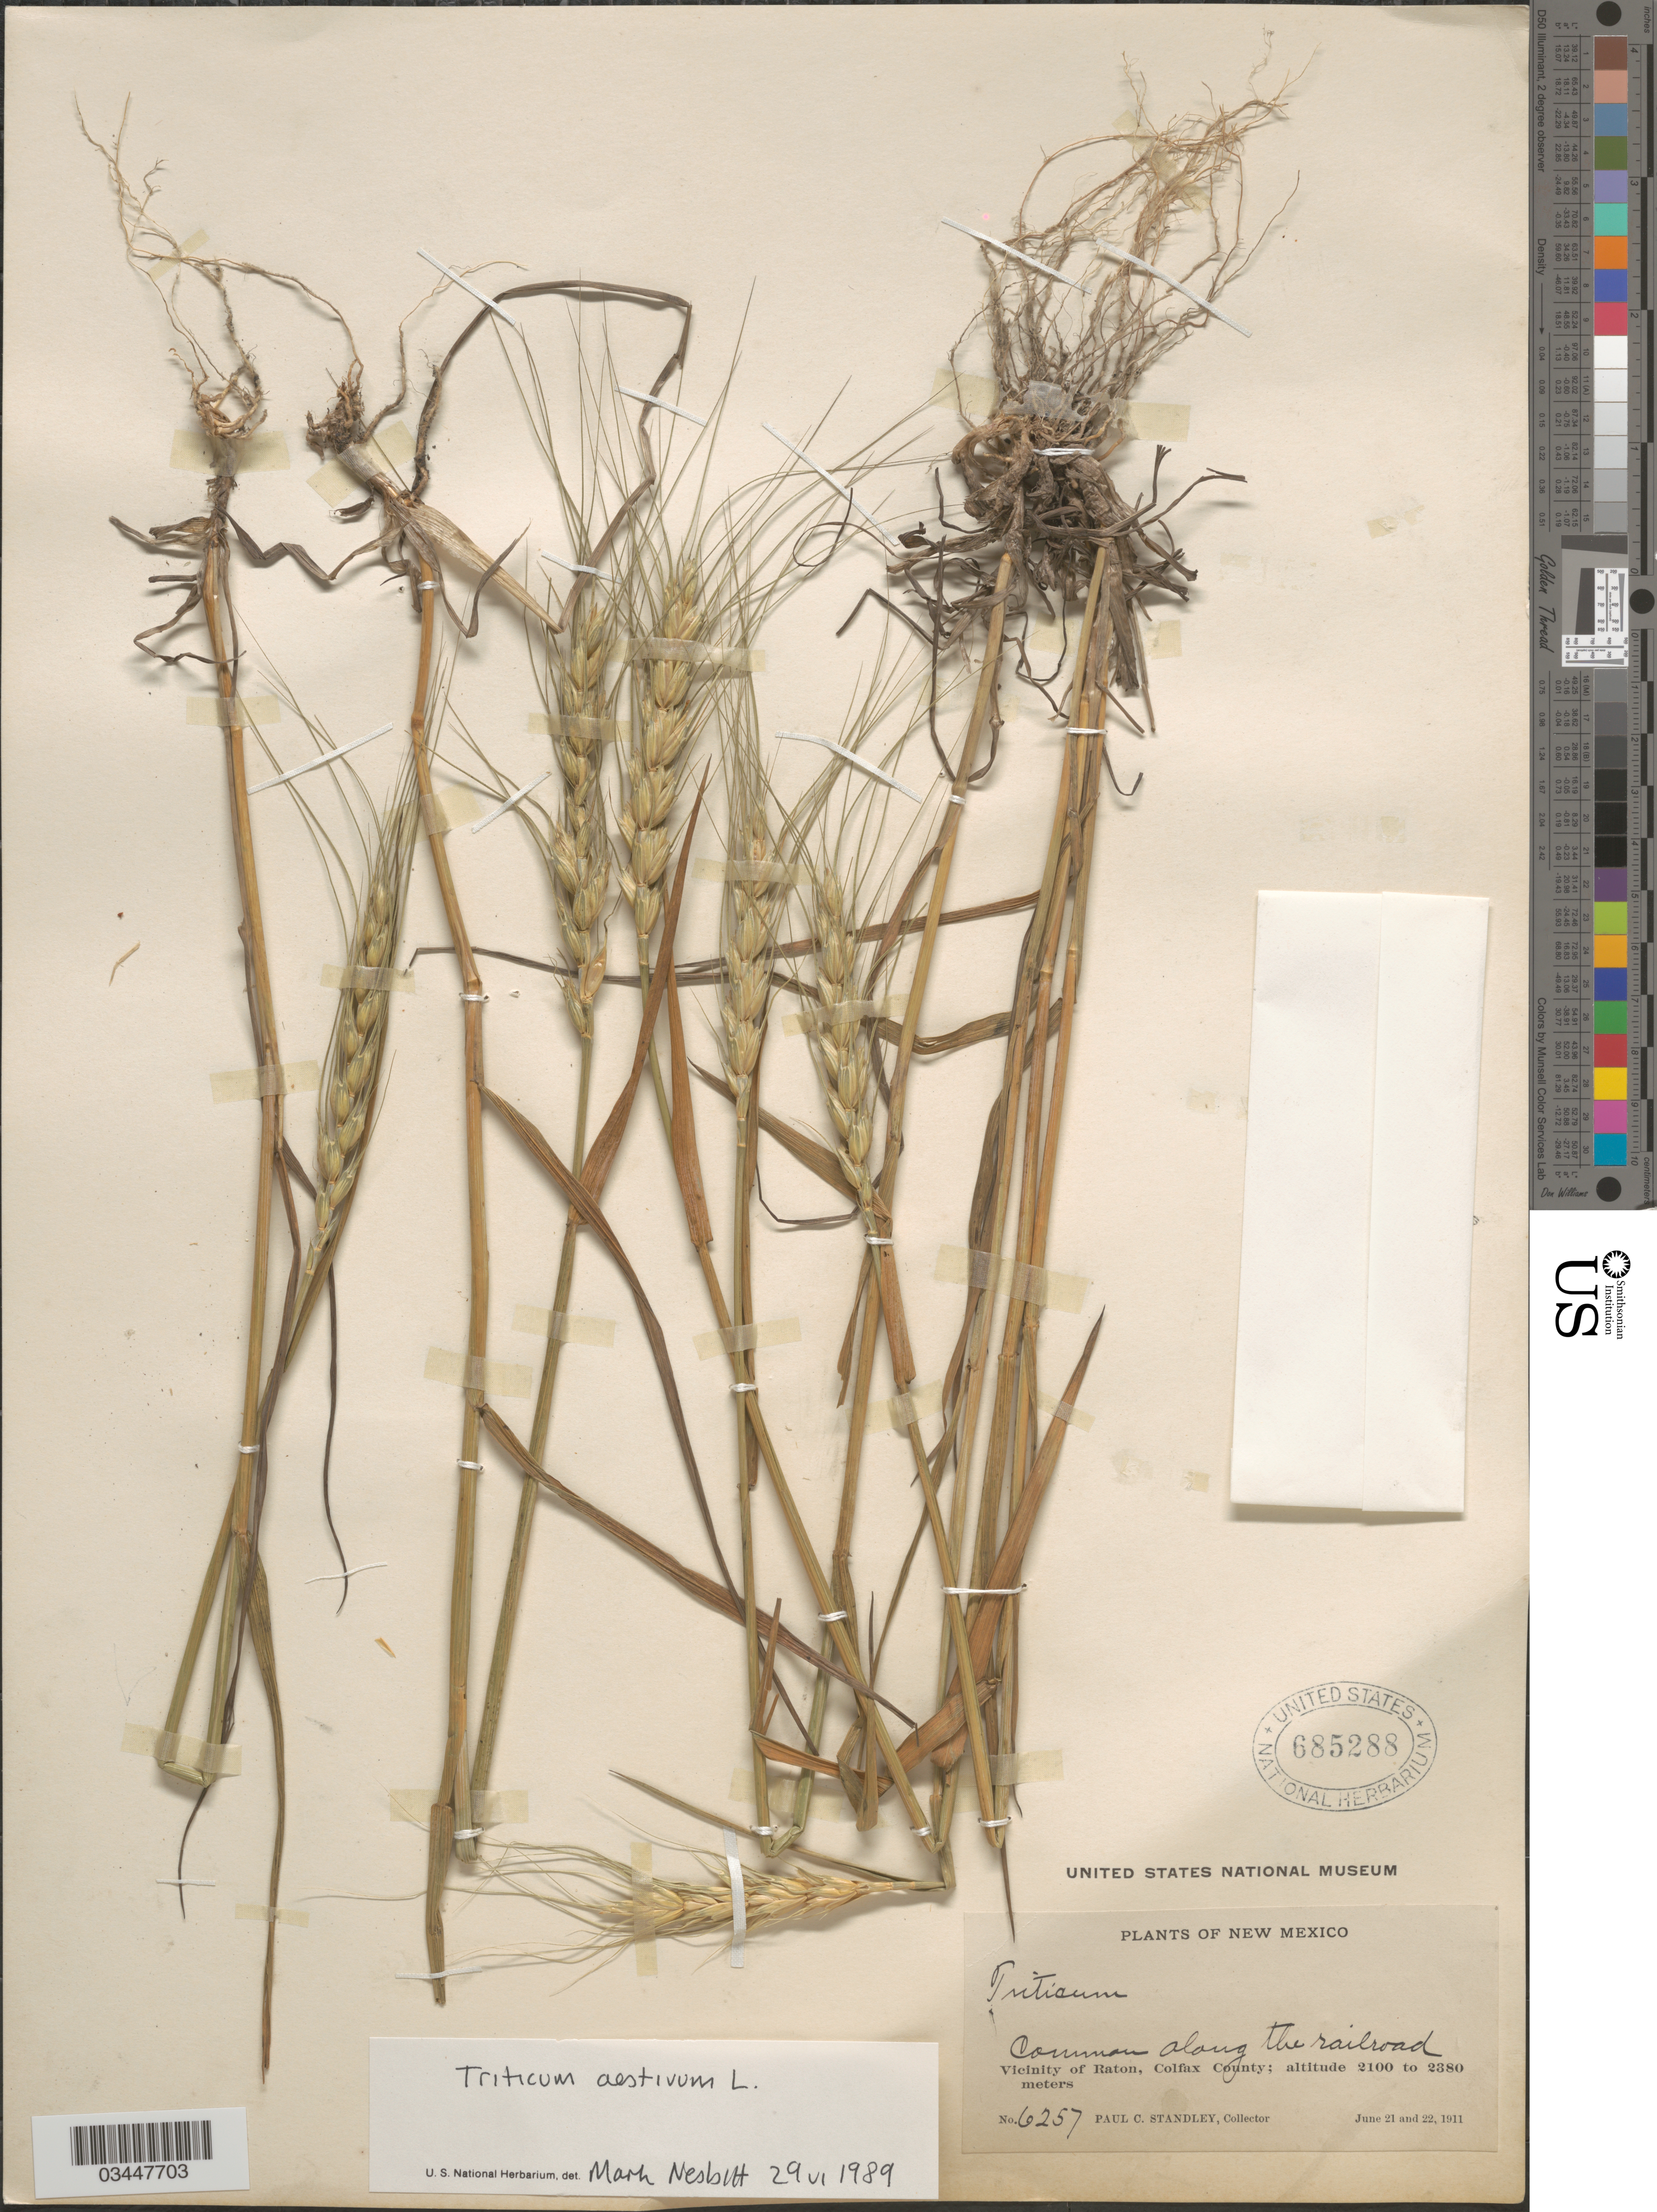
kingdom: Plantae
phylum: Tracheophyta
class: Liliopsida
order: Poales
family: Poaceae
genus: Triticum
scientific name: Triticum aestivum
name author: L.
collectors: P. C. Standley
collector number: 6257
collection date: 1911-06-21/1911-06-22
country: United States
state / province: New Mexico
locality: Vicinity of Raton, Colfax County.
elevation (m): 2100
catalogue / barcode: US 685288